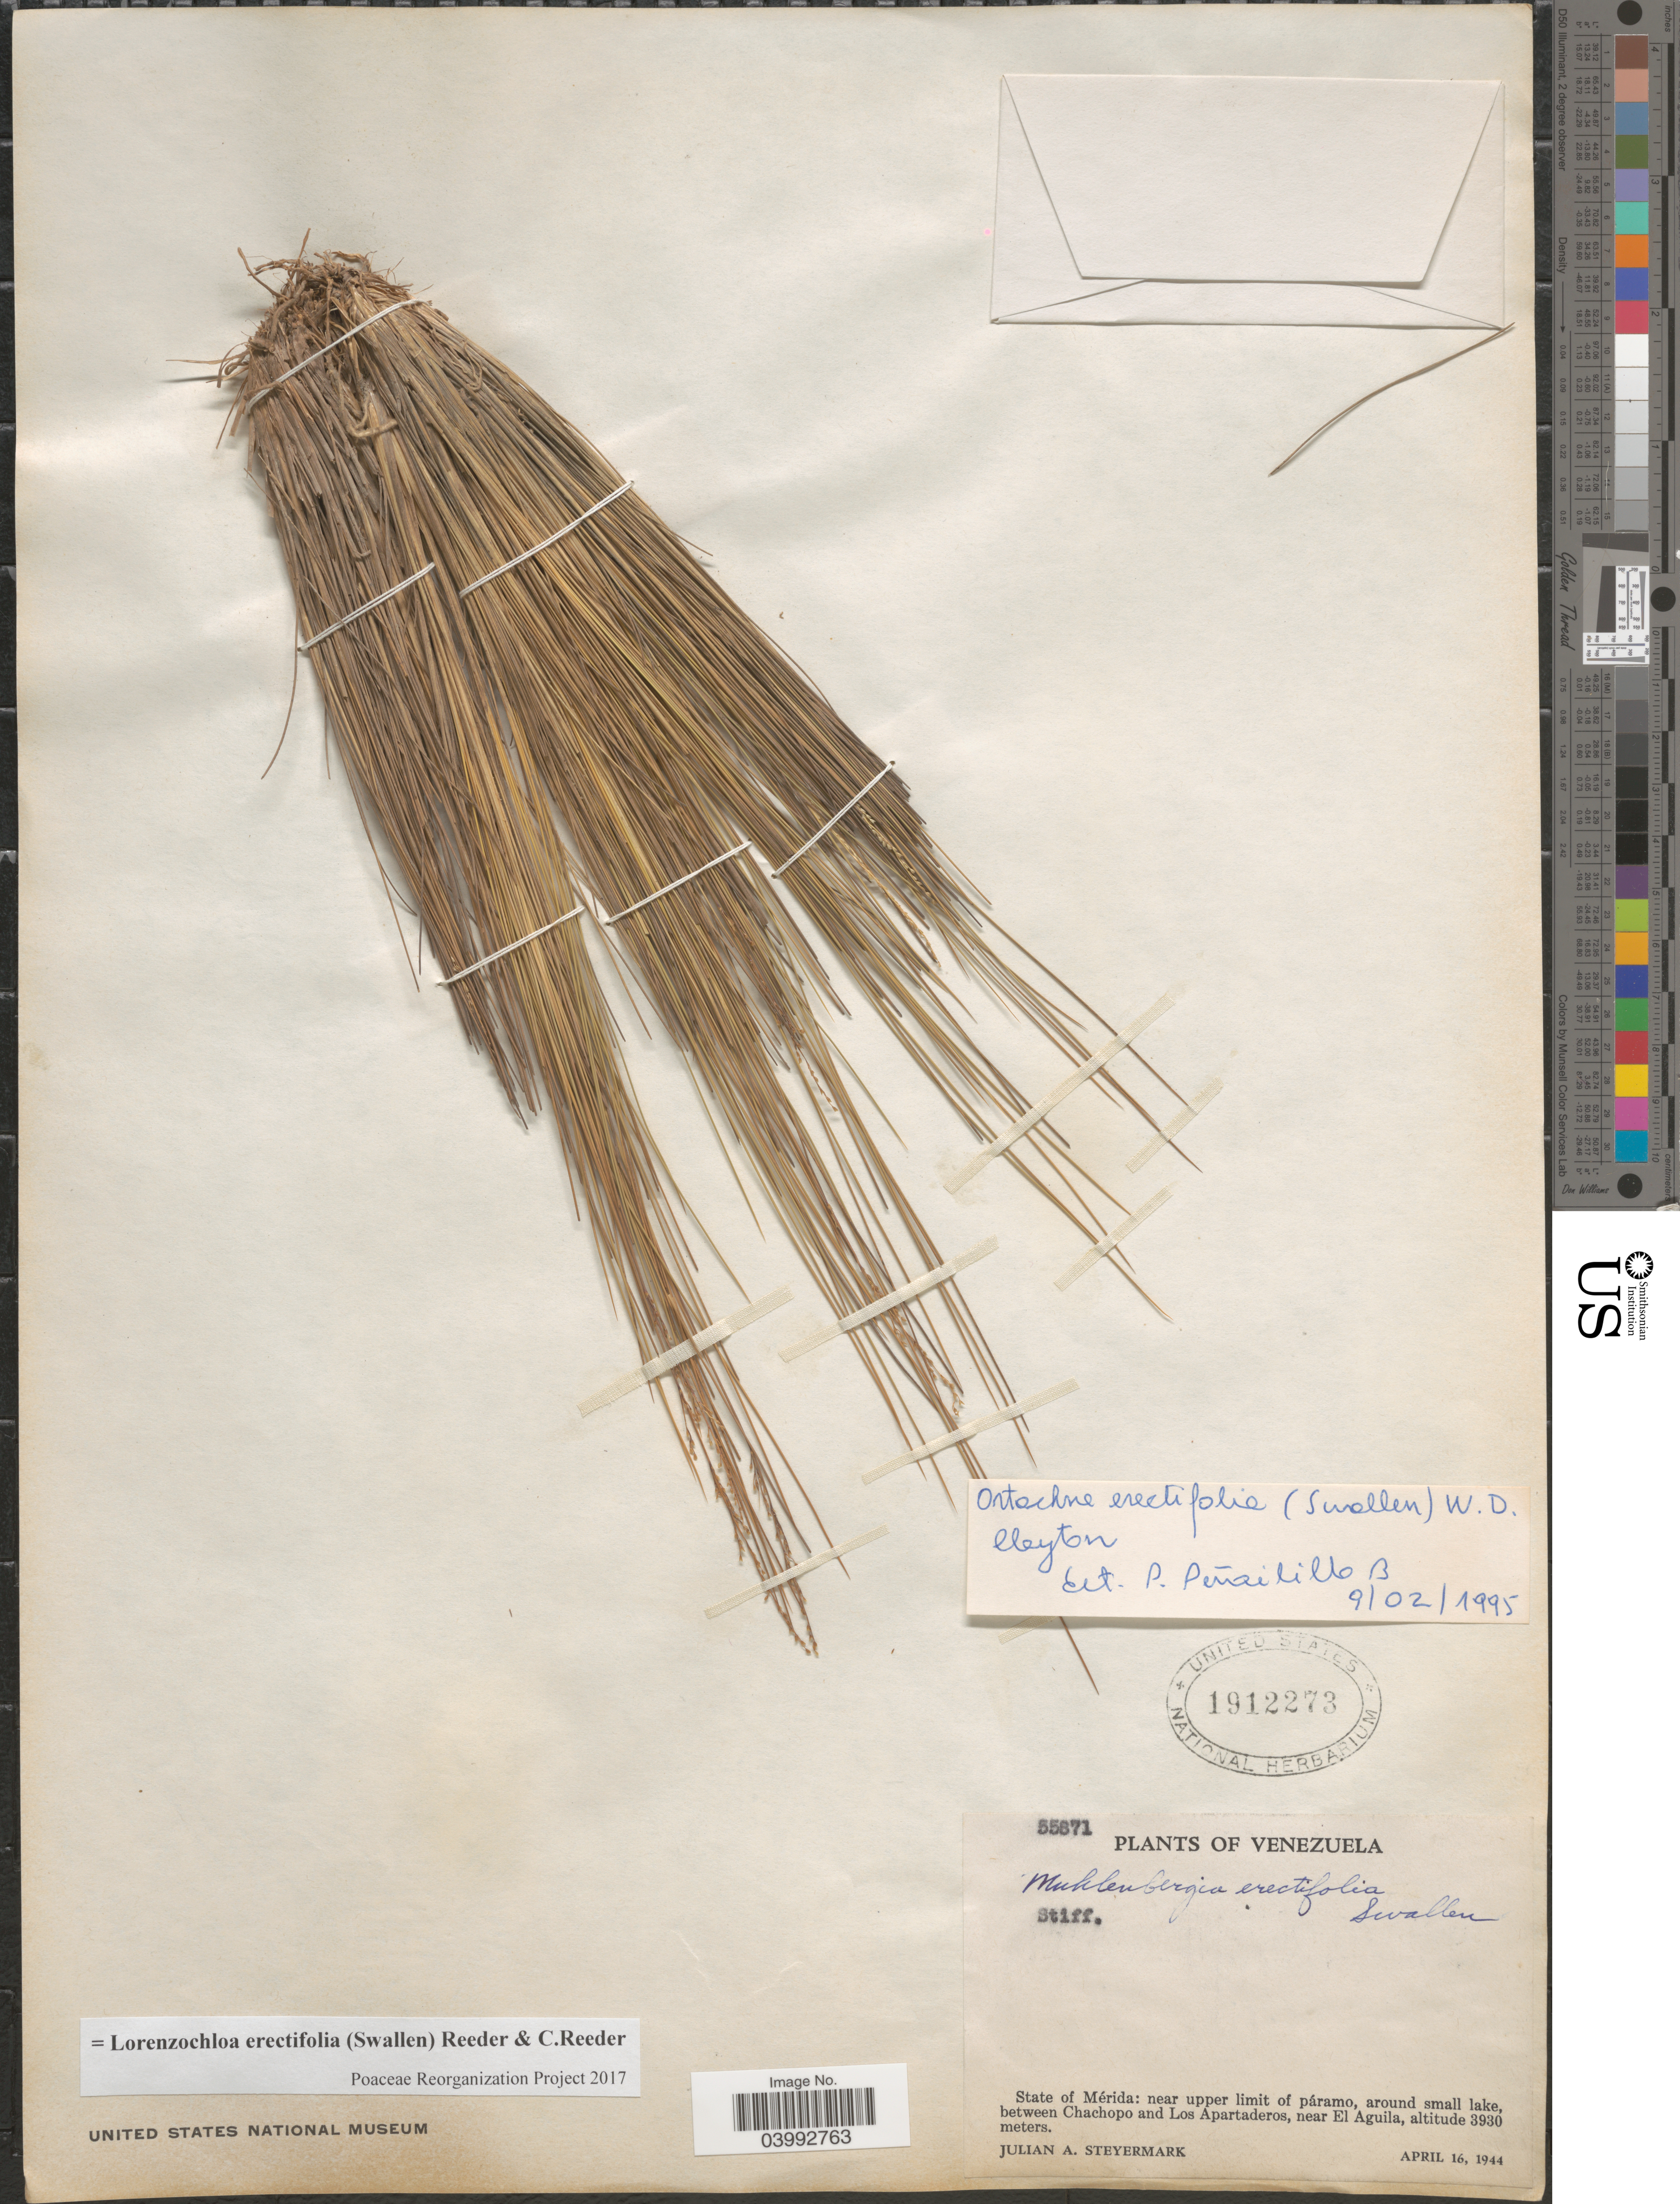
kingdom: Plantae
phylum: Tracheophyta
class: Liliopsida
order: Poales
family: Poaceae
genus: Lorenzochloa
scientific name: Lorenzochloa erectifolia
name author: (Swallen) Reeder & C. Reeder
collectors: J. Steyermark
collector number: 55871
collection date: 1944-04-16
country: Venezuela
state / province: Merida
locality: Near upper limit of páramo, around small lake, between Chachopo and Los Apartaderos, near El Aguila.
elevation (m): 3930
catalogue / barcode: US 1912273